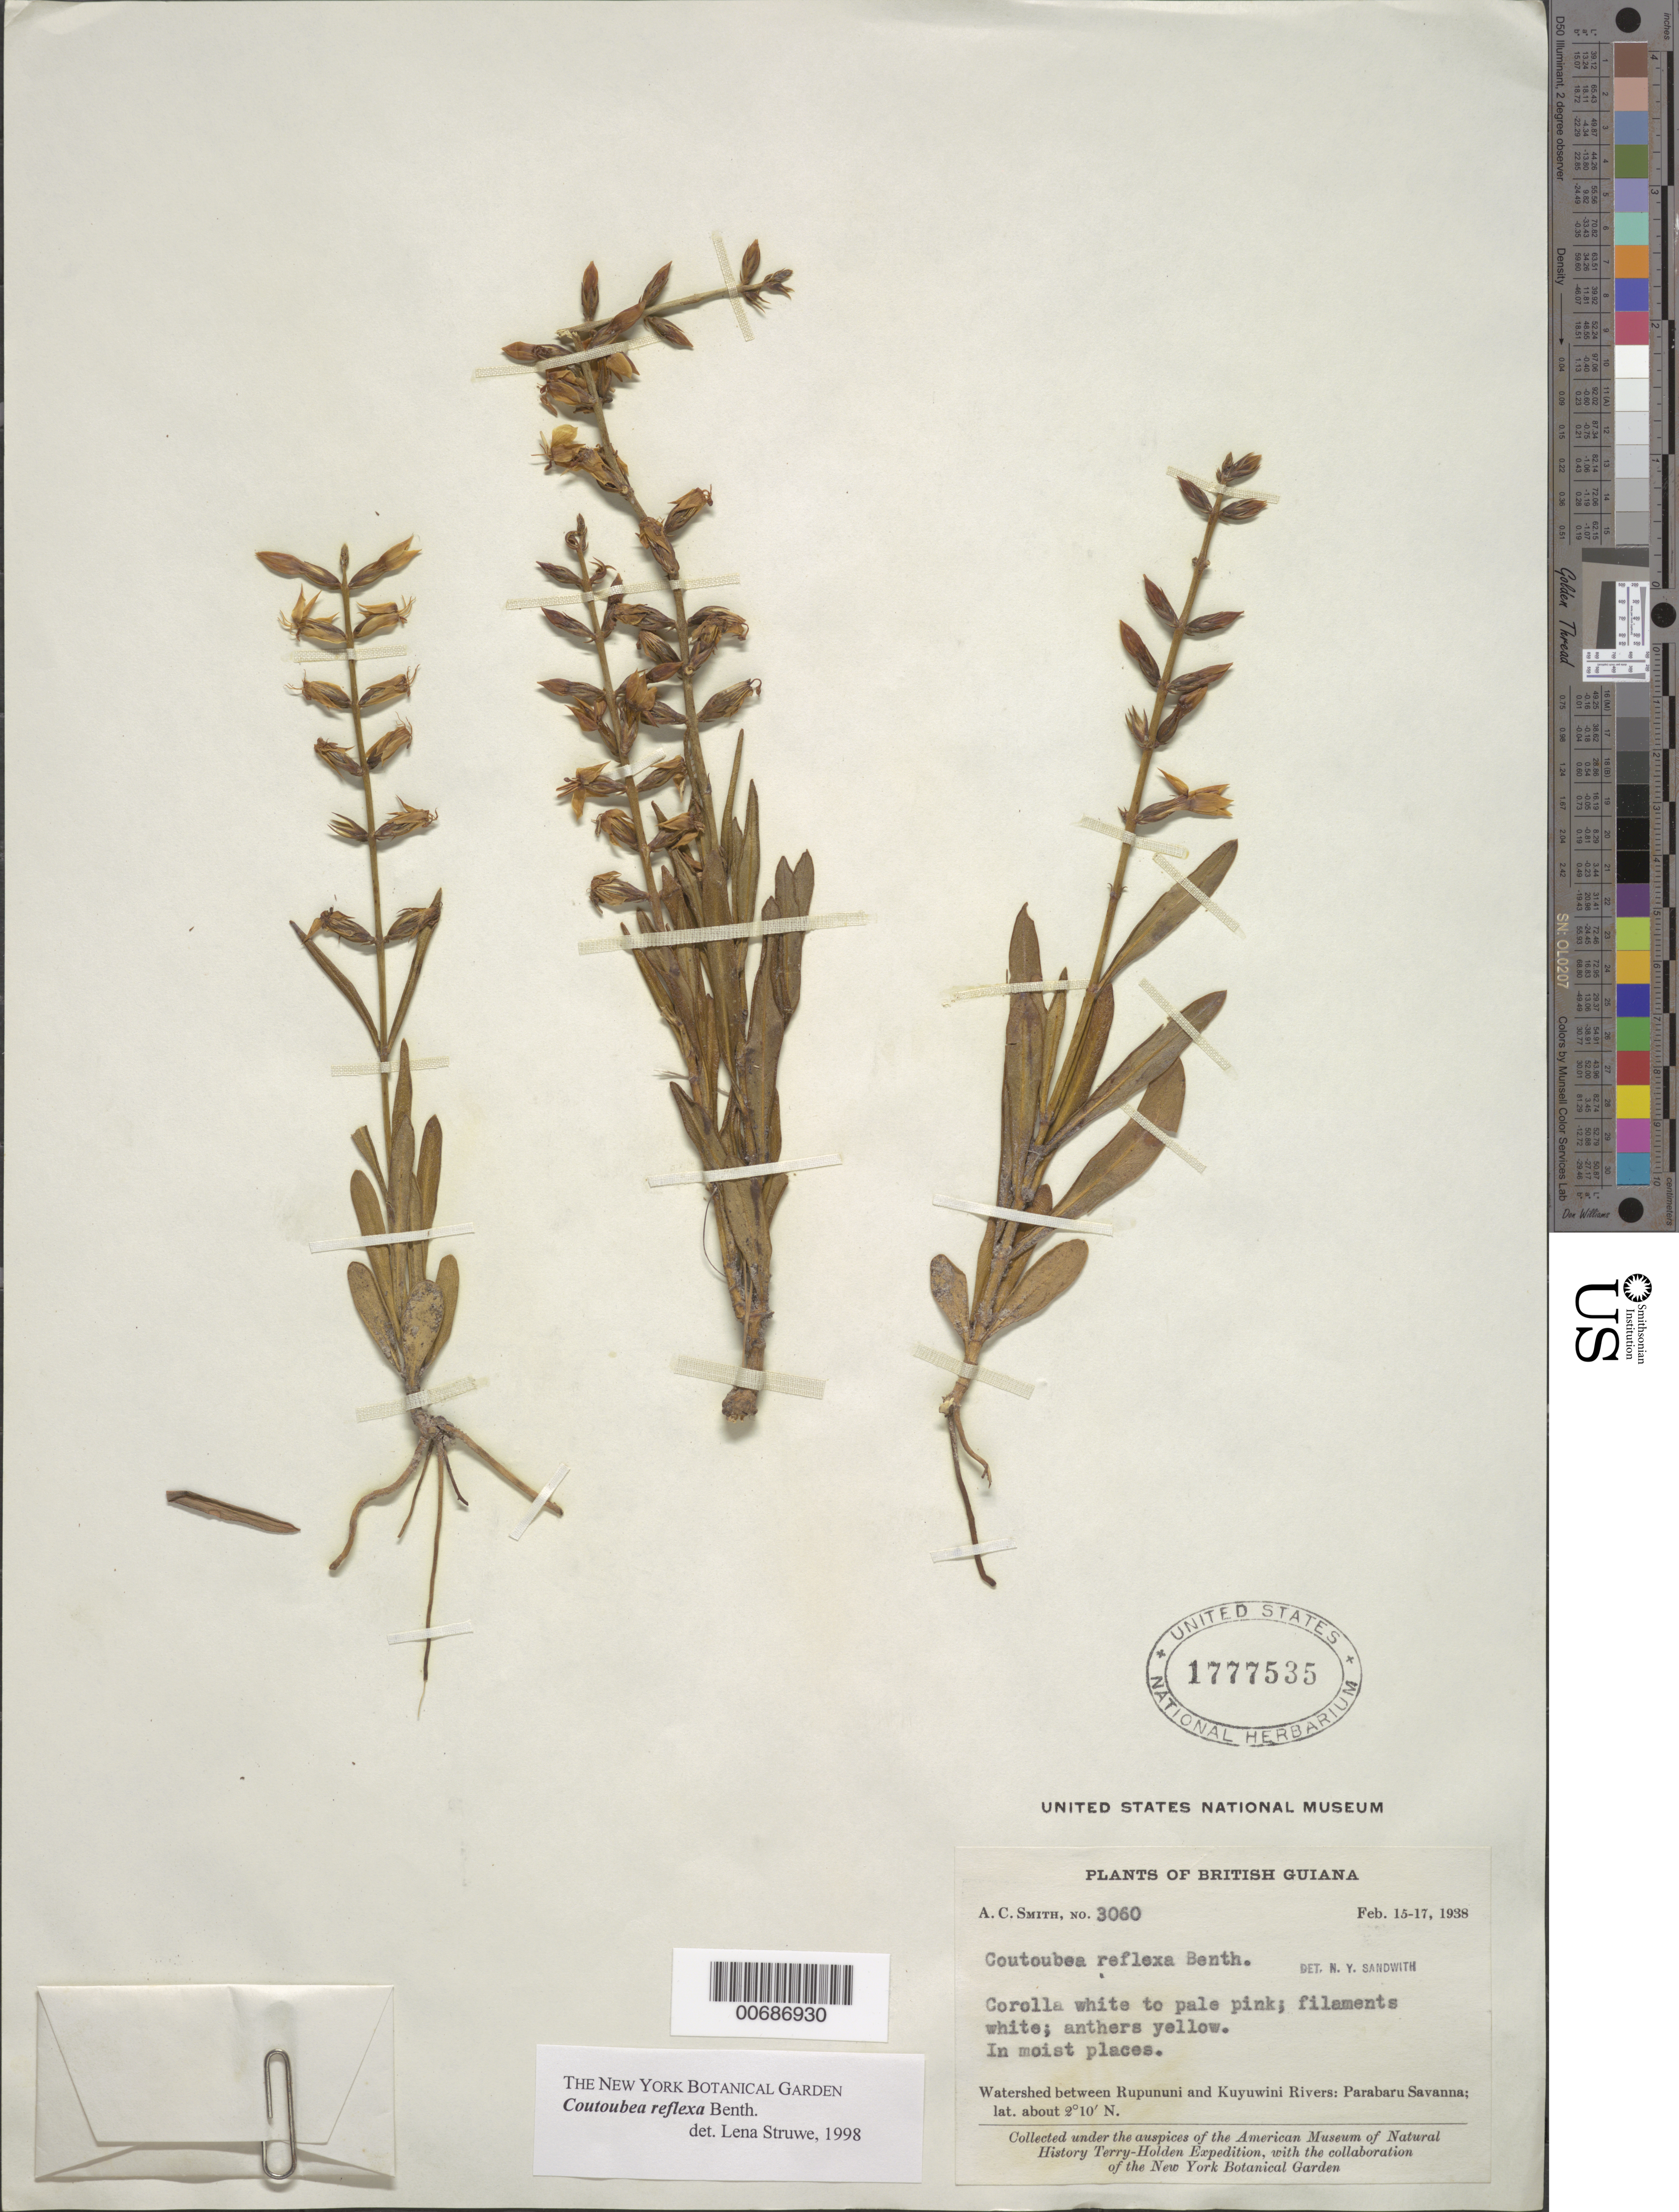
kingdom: Plantae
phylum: Tracheophyta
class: Magnoliopsida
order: Gentianales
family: Gentianaceae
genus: Coutoubea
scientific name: Coutoubea reflexa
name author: Benth.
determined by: Struwe, L.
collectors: A. C. Smith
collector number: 3060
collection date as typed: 15-Feb-38 to 17-Feb-38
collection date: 1938-02-15/1938-02-17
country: Guyana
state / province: U. Takutu-U. Essequibo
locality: Rupununi R., watershed between it and Kuyuwini R; Parabaru Savanna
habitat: Moist places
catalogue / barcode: US 1777535